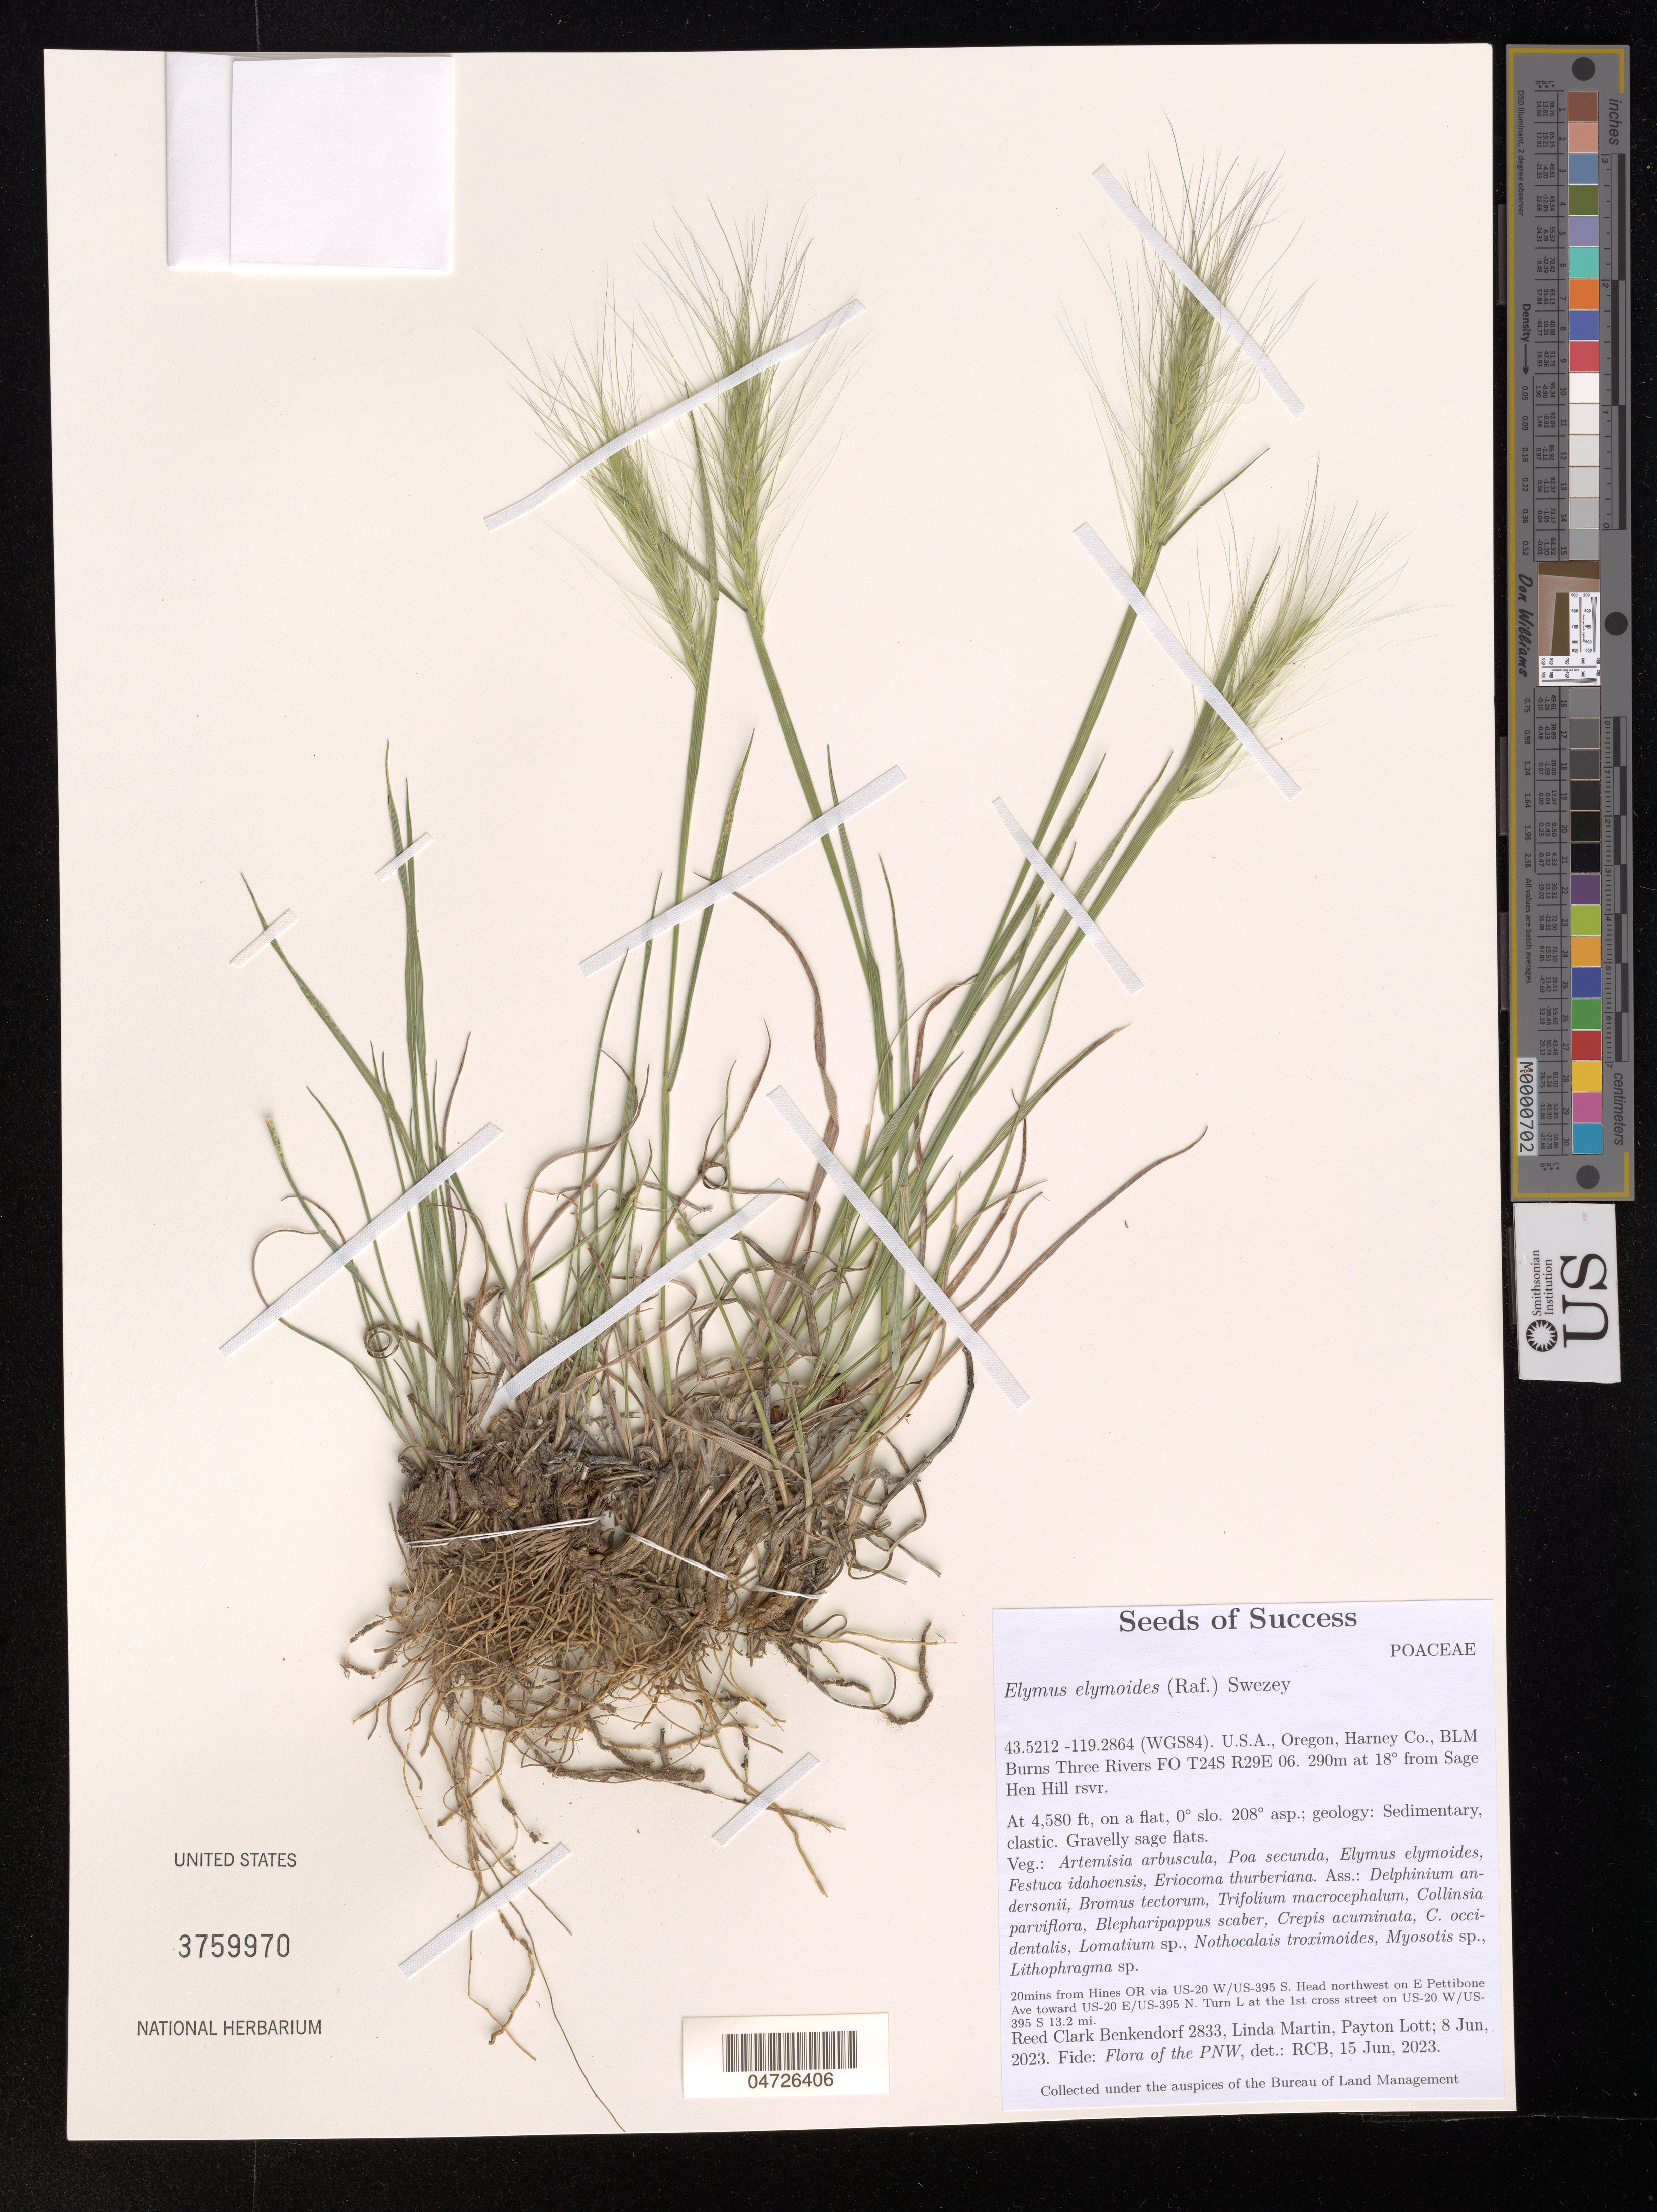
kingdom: Plantae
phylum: Tracheophyta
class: Liliopsida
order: Poales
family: Poaceae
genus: Elymus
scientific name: Elymus elymoides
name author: (Raf.) Swezey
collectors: R. Benkendorf, L. Martin & P. Lott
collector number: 2833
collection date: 2023-06-08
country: United States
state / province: Oregon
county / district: Harney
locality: Harney Co., BLM Burns Three Rivers FO T24S R29E 06. 290m at 18° from Sage Hen Hill rsvr. 20mins from Hines OR via US-20 W/US-395 S. Head northwest on E Pettibone Ave toward US-20 E/US-395 N. Turn L at the 1st cross street on US-20 W/US-395 S 13.2 mi.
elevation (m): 1396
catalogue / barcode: US 3759970